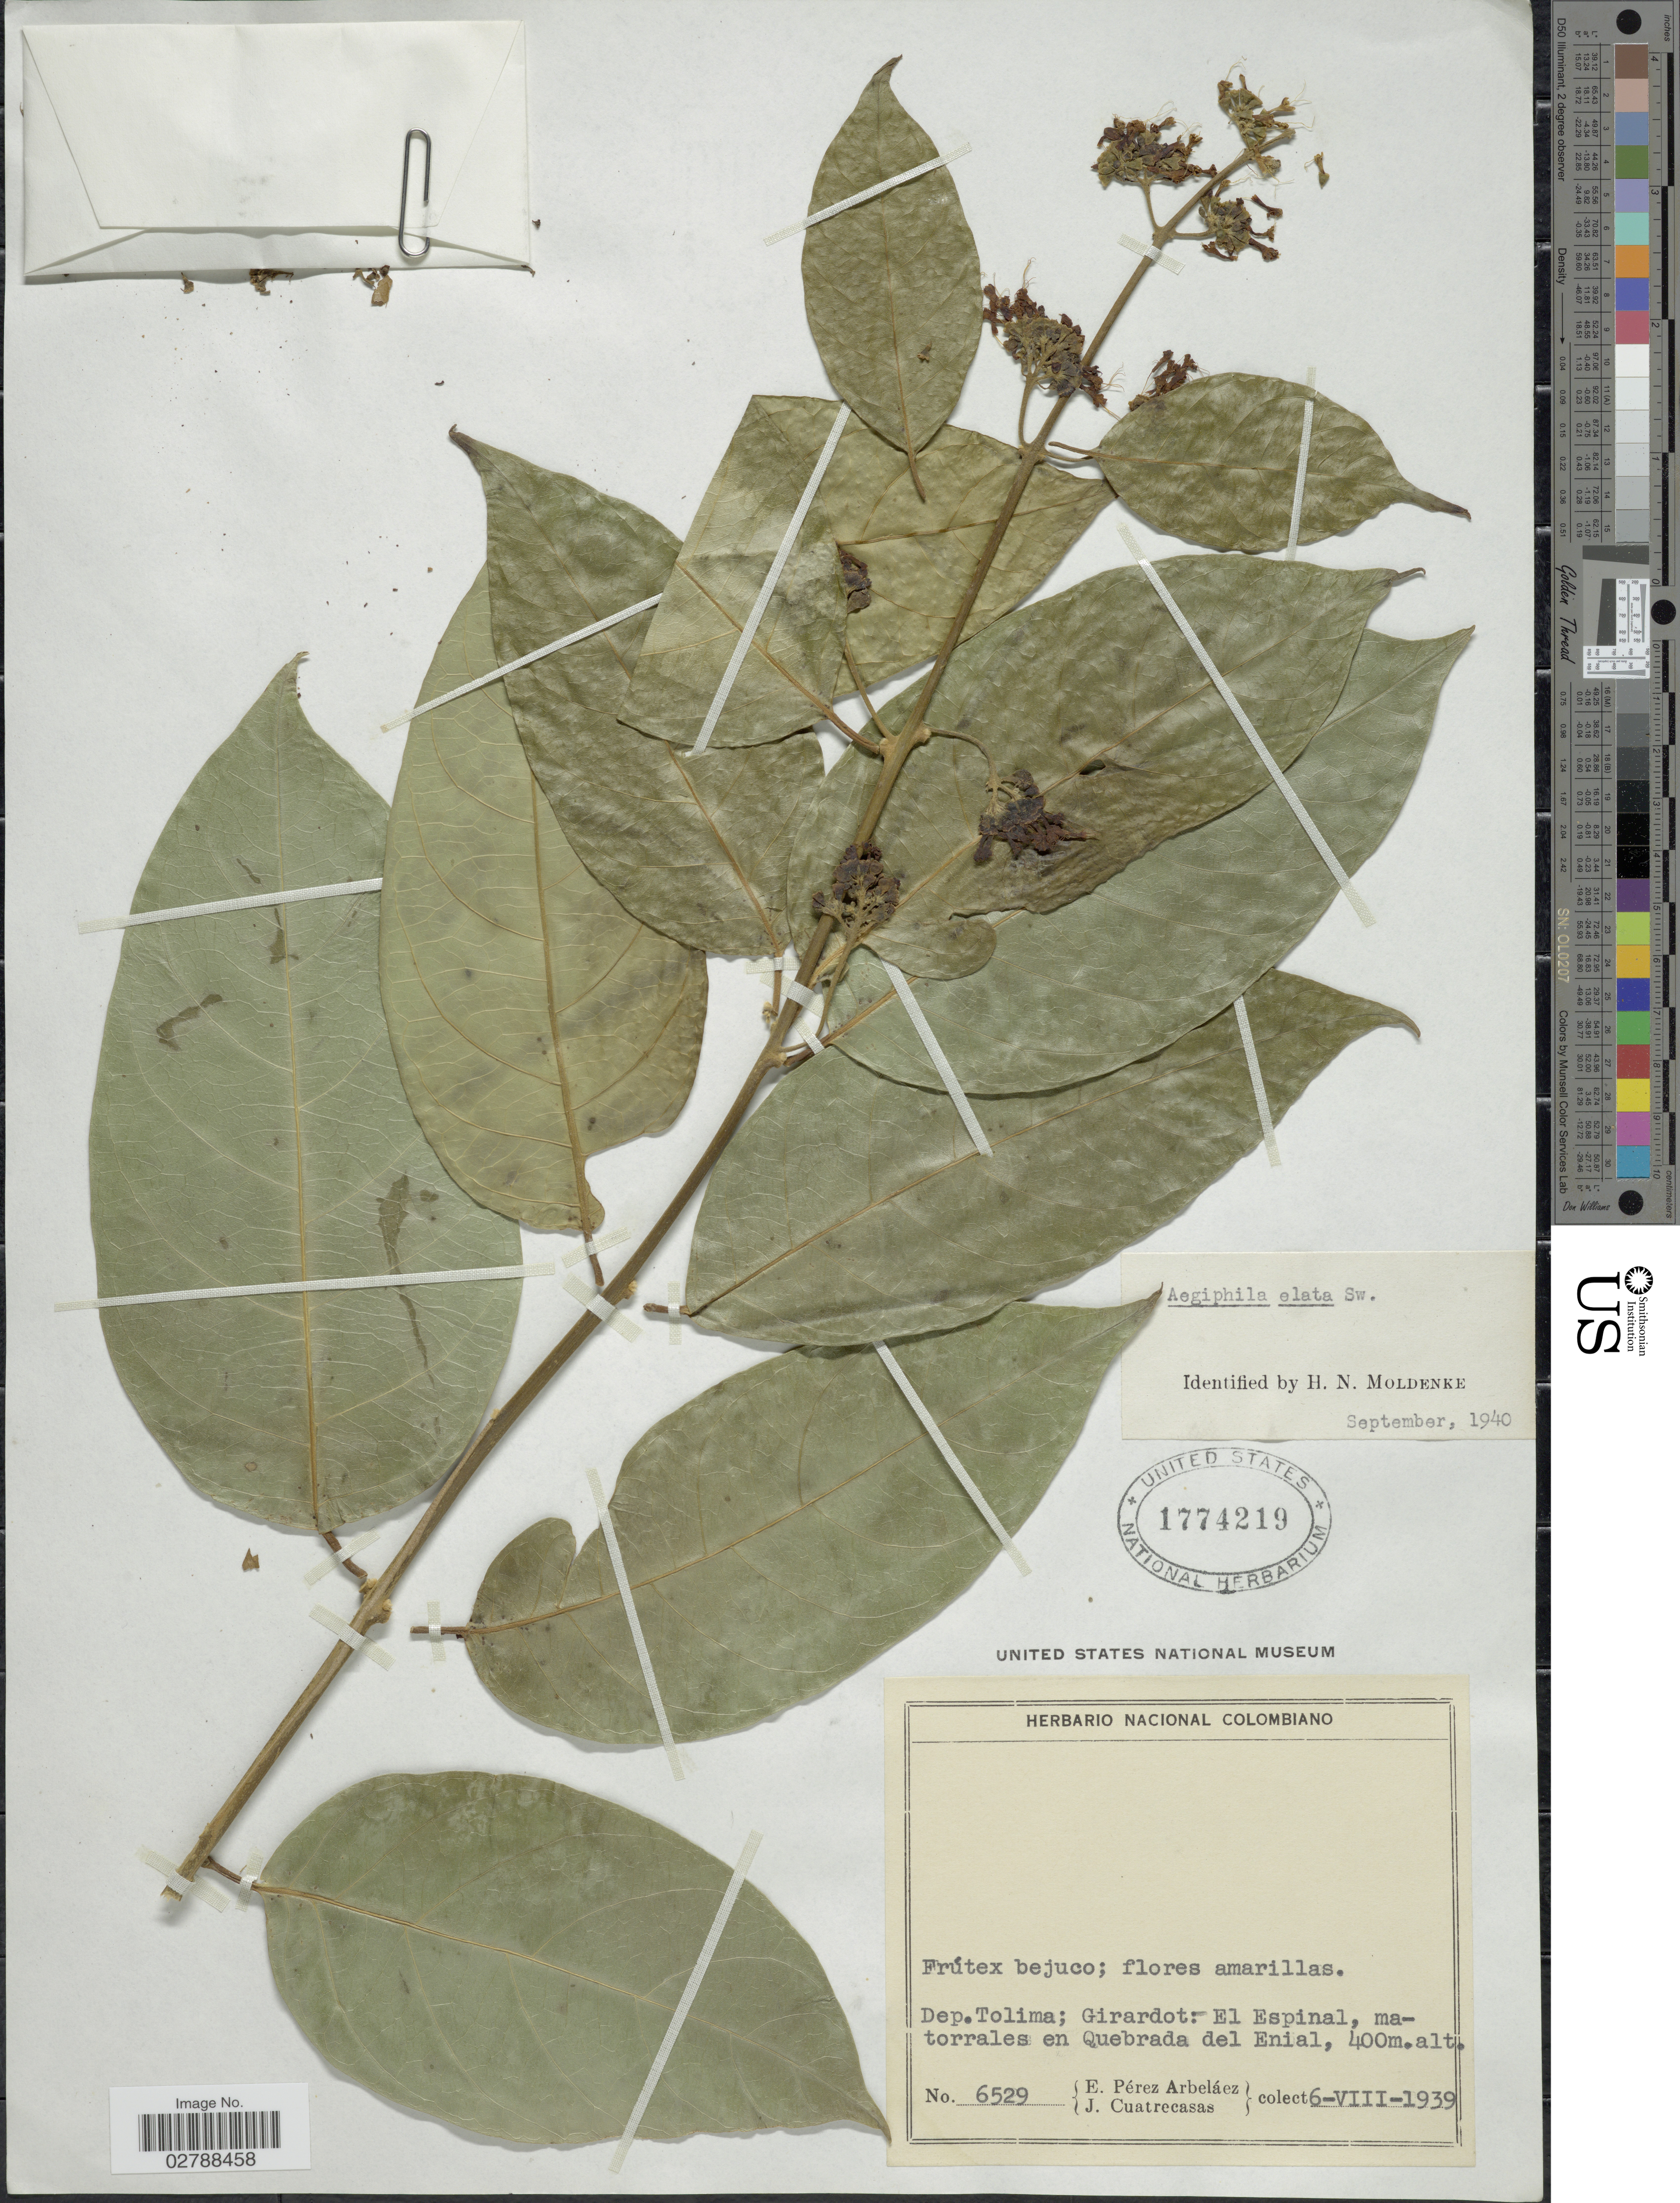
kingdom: Plantae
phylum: Tracheophyta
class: Magnoliopsida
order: Lamiales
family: Lamiaceae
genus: Aegiphila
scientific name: Aegiphila elata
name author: Sw.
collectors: E. Pérez Arbeláez & J. Cuatrecasas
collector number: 6529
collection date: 1939-08-06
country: Colombia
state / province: Tolima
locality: Dep.Tolima; Girardot: El Espinal, matorrales en Quebrada del Enial.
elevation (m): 400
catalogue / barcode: US 1774219